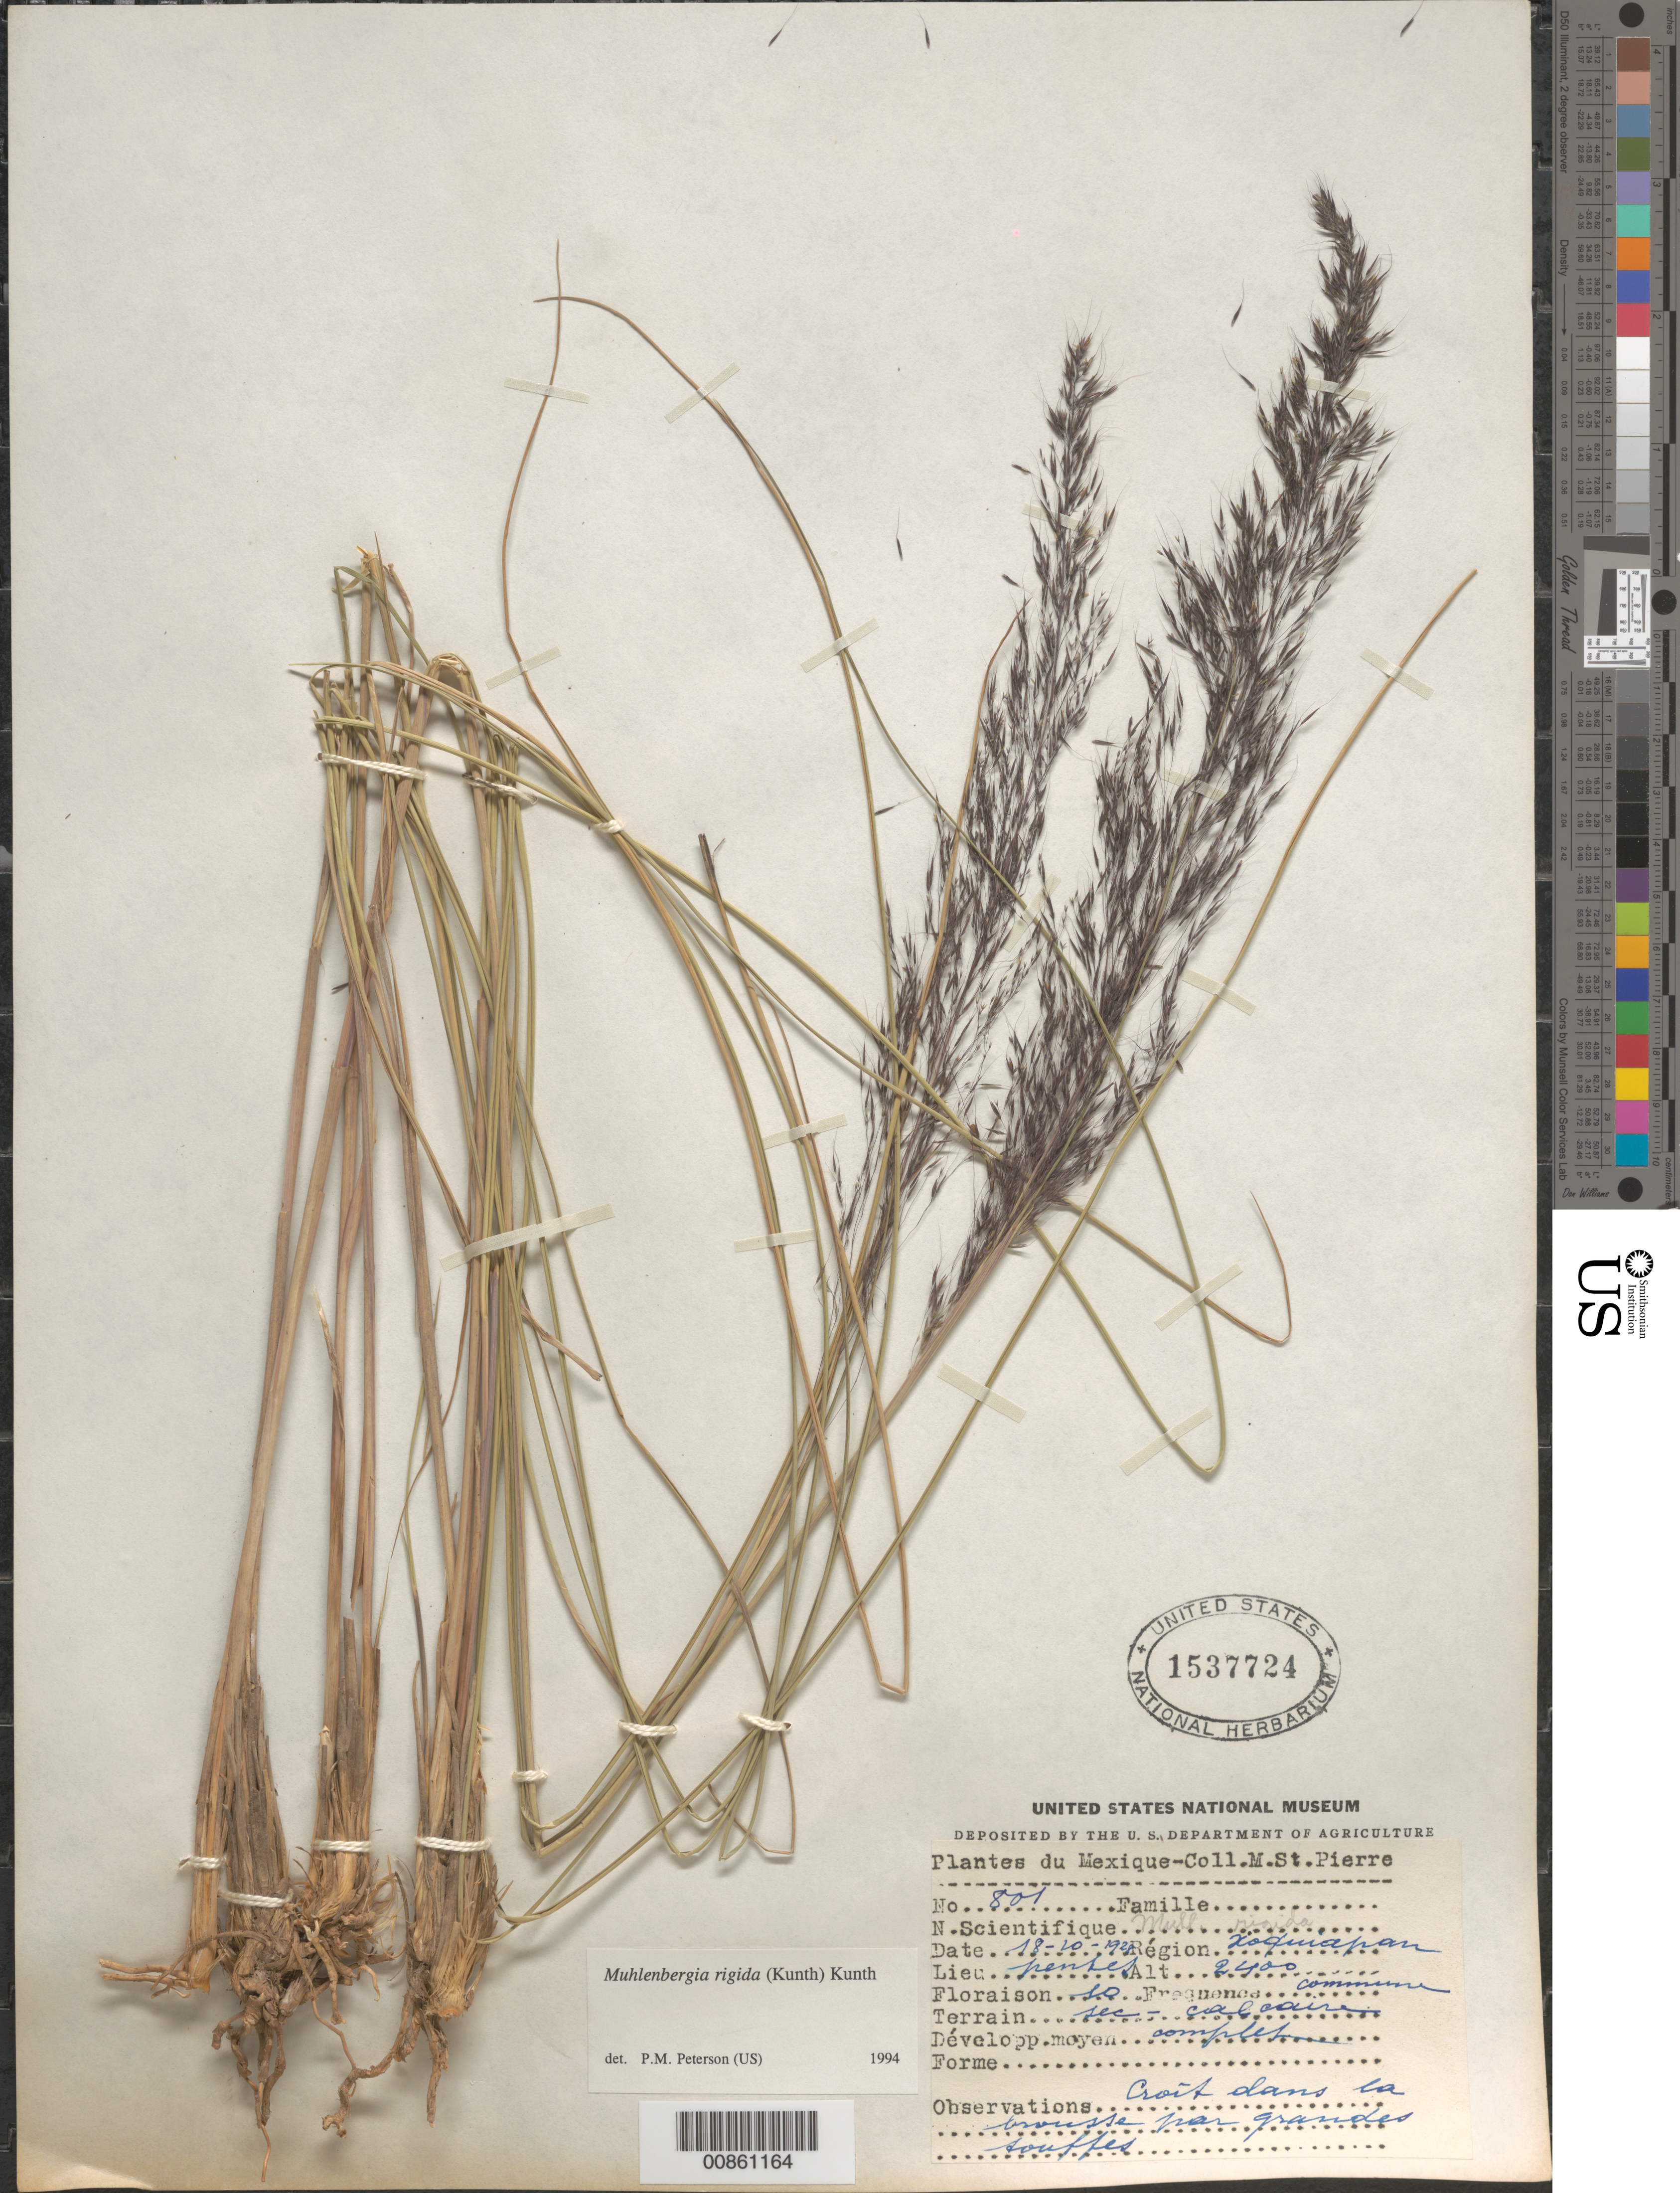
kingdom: Plantae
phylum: Tracheophyta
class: Liliopsida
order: Poales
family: Poaceae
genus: Muhlenbergia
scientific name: Muhlenbergia rigida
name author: (Kunth) Kunth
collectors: M. Saint-Pierre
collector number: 801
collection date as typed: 18 Oct 1928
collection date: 1928-10-18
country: Mexico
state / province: Distrito Federal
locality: Xoquiapan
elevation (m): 2400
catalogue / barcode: US 1537724